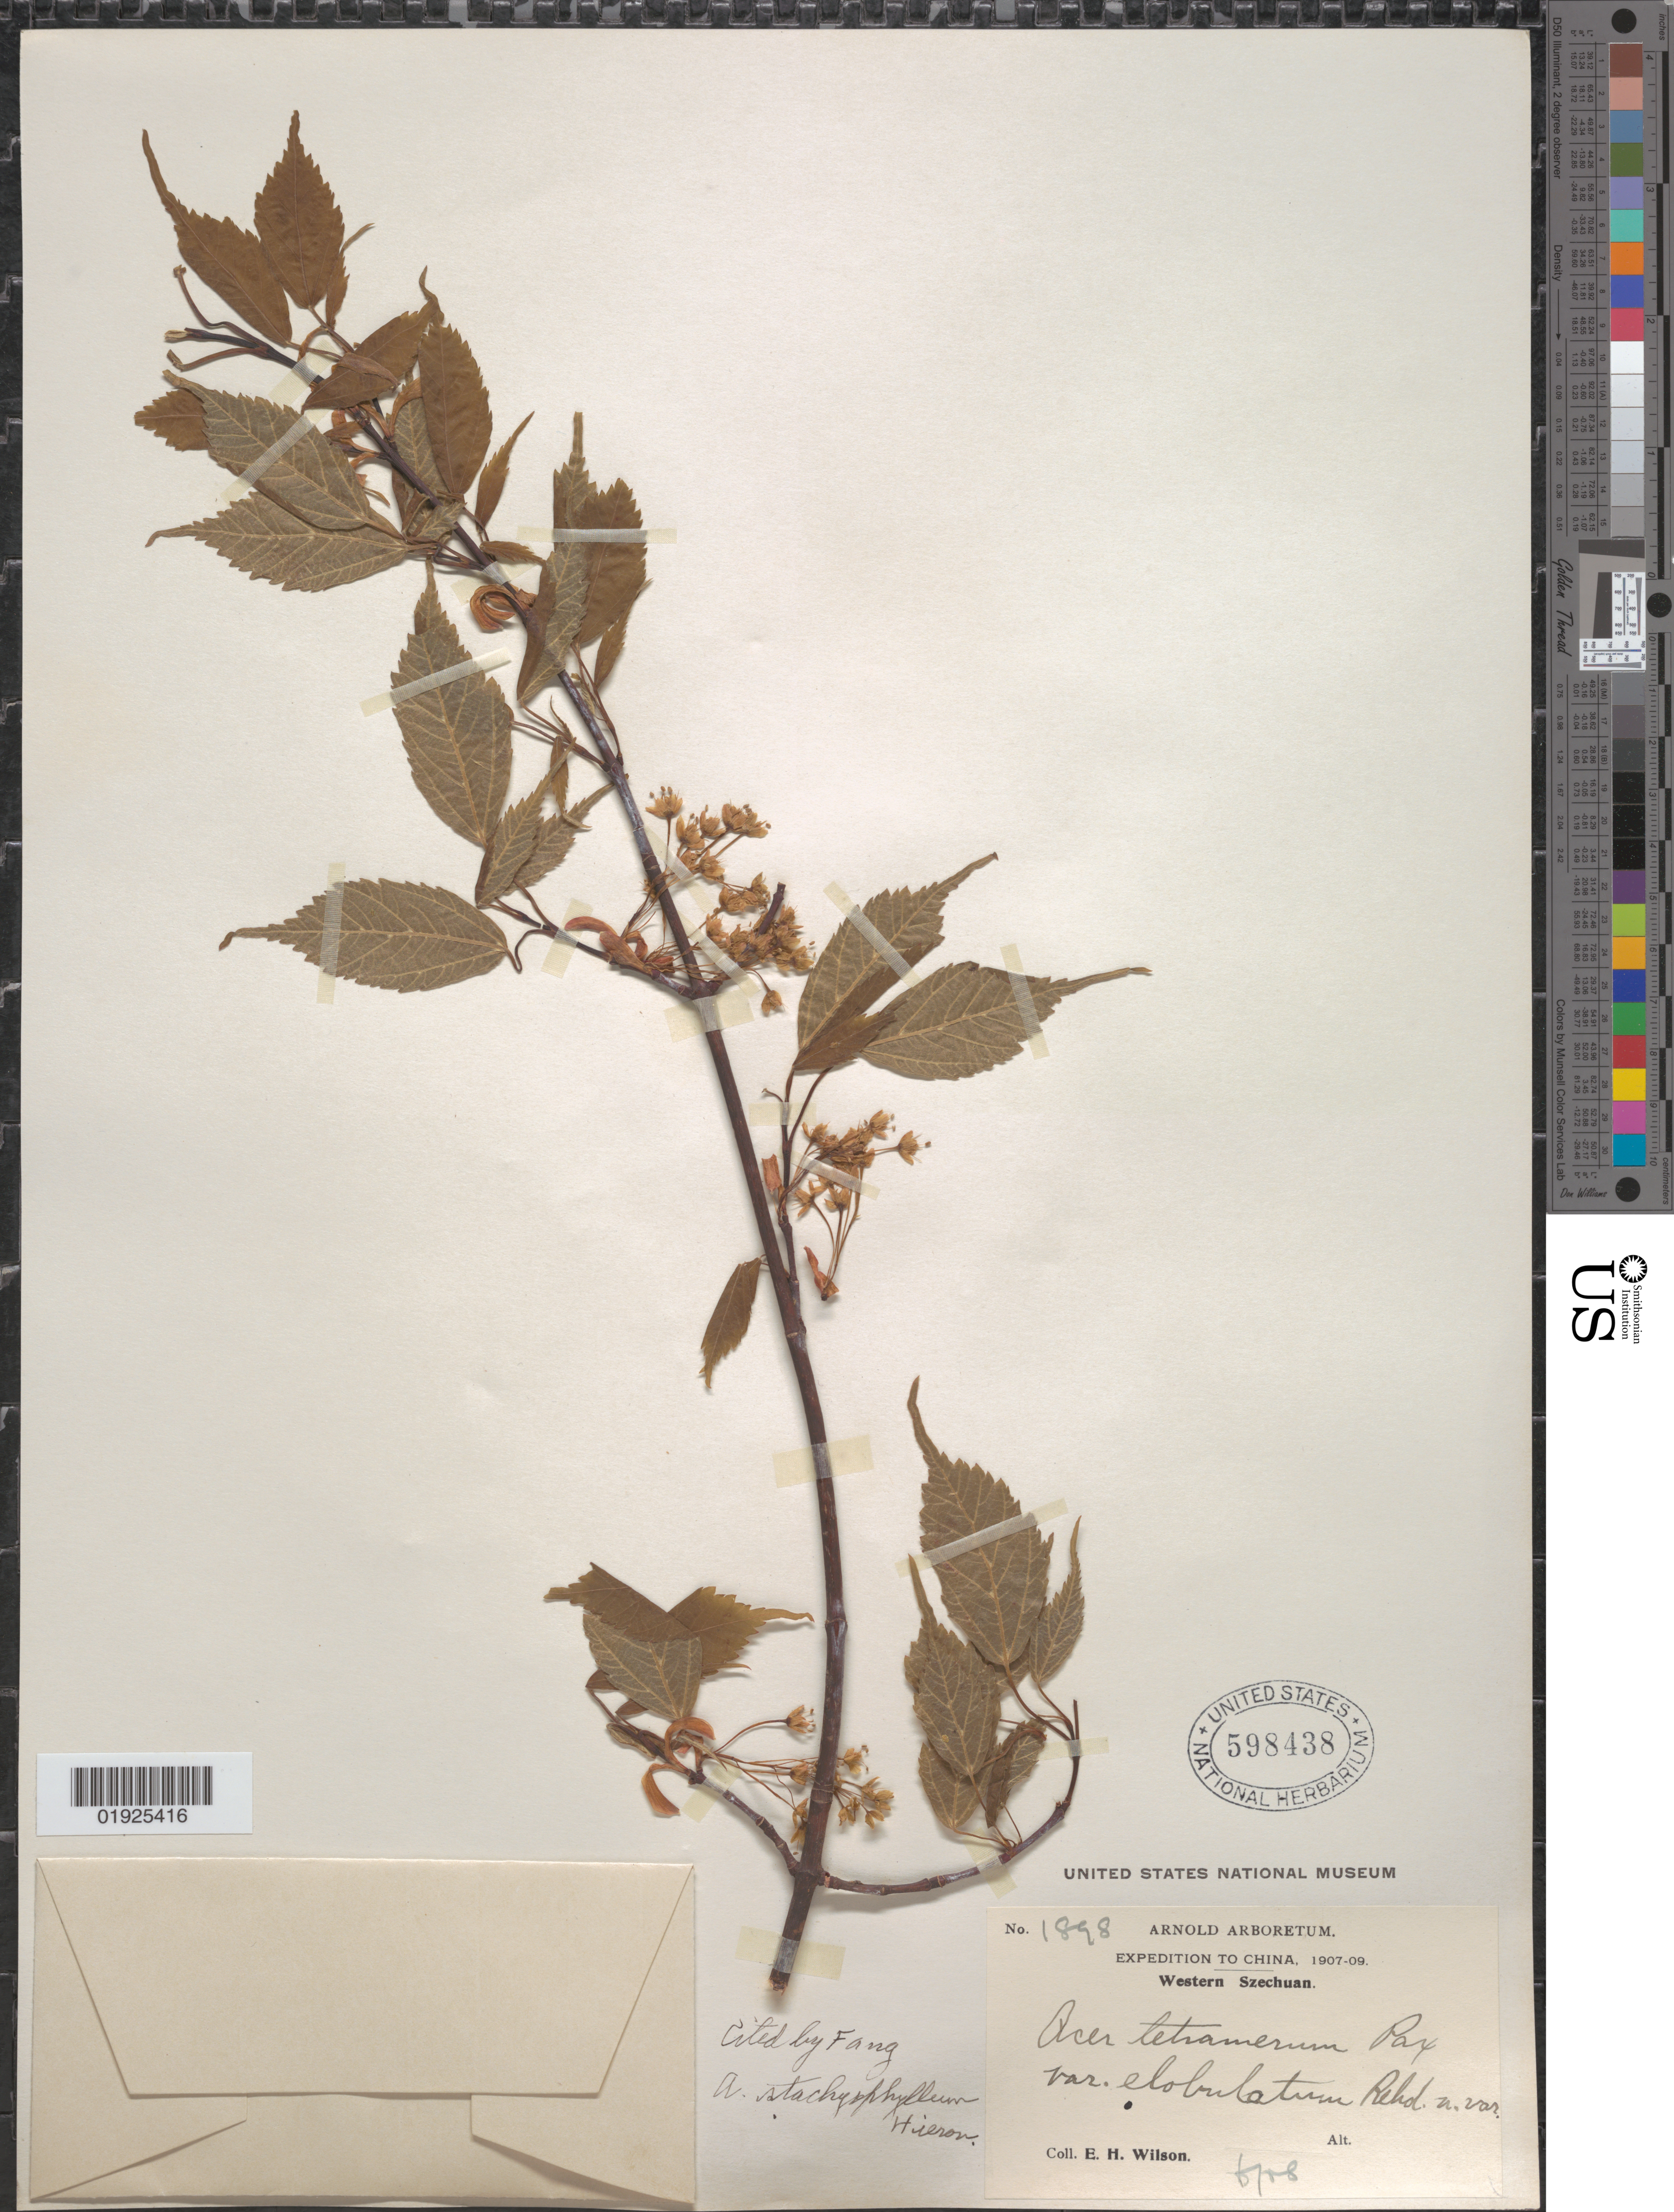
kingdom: Plantae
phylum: Tracheophyta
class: Magnoliopsida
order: Sapindales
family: Sapindaceae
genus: Acer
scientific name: Acer stachyophyllum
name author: Hiern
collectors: E. H. Wilson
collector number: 1898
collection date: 1908-06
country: China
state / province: Sichuan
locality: Western Szechuan [Sichuan]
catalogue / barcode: US 598438